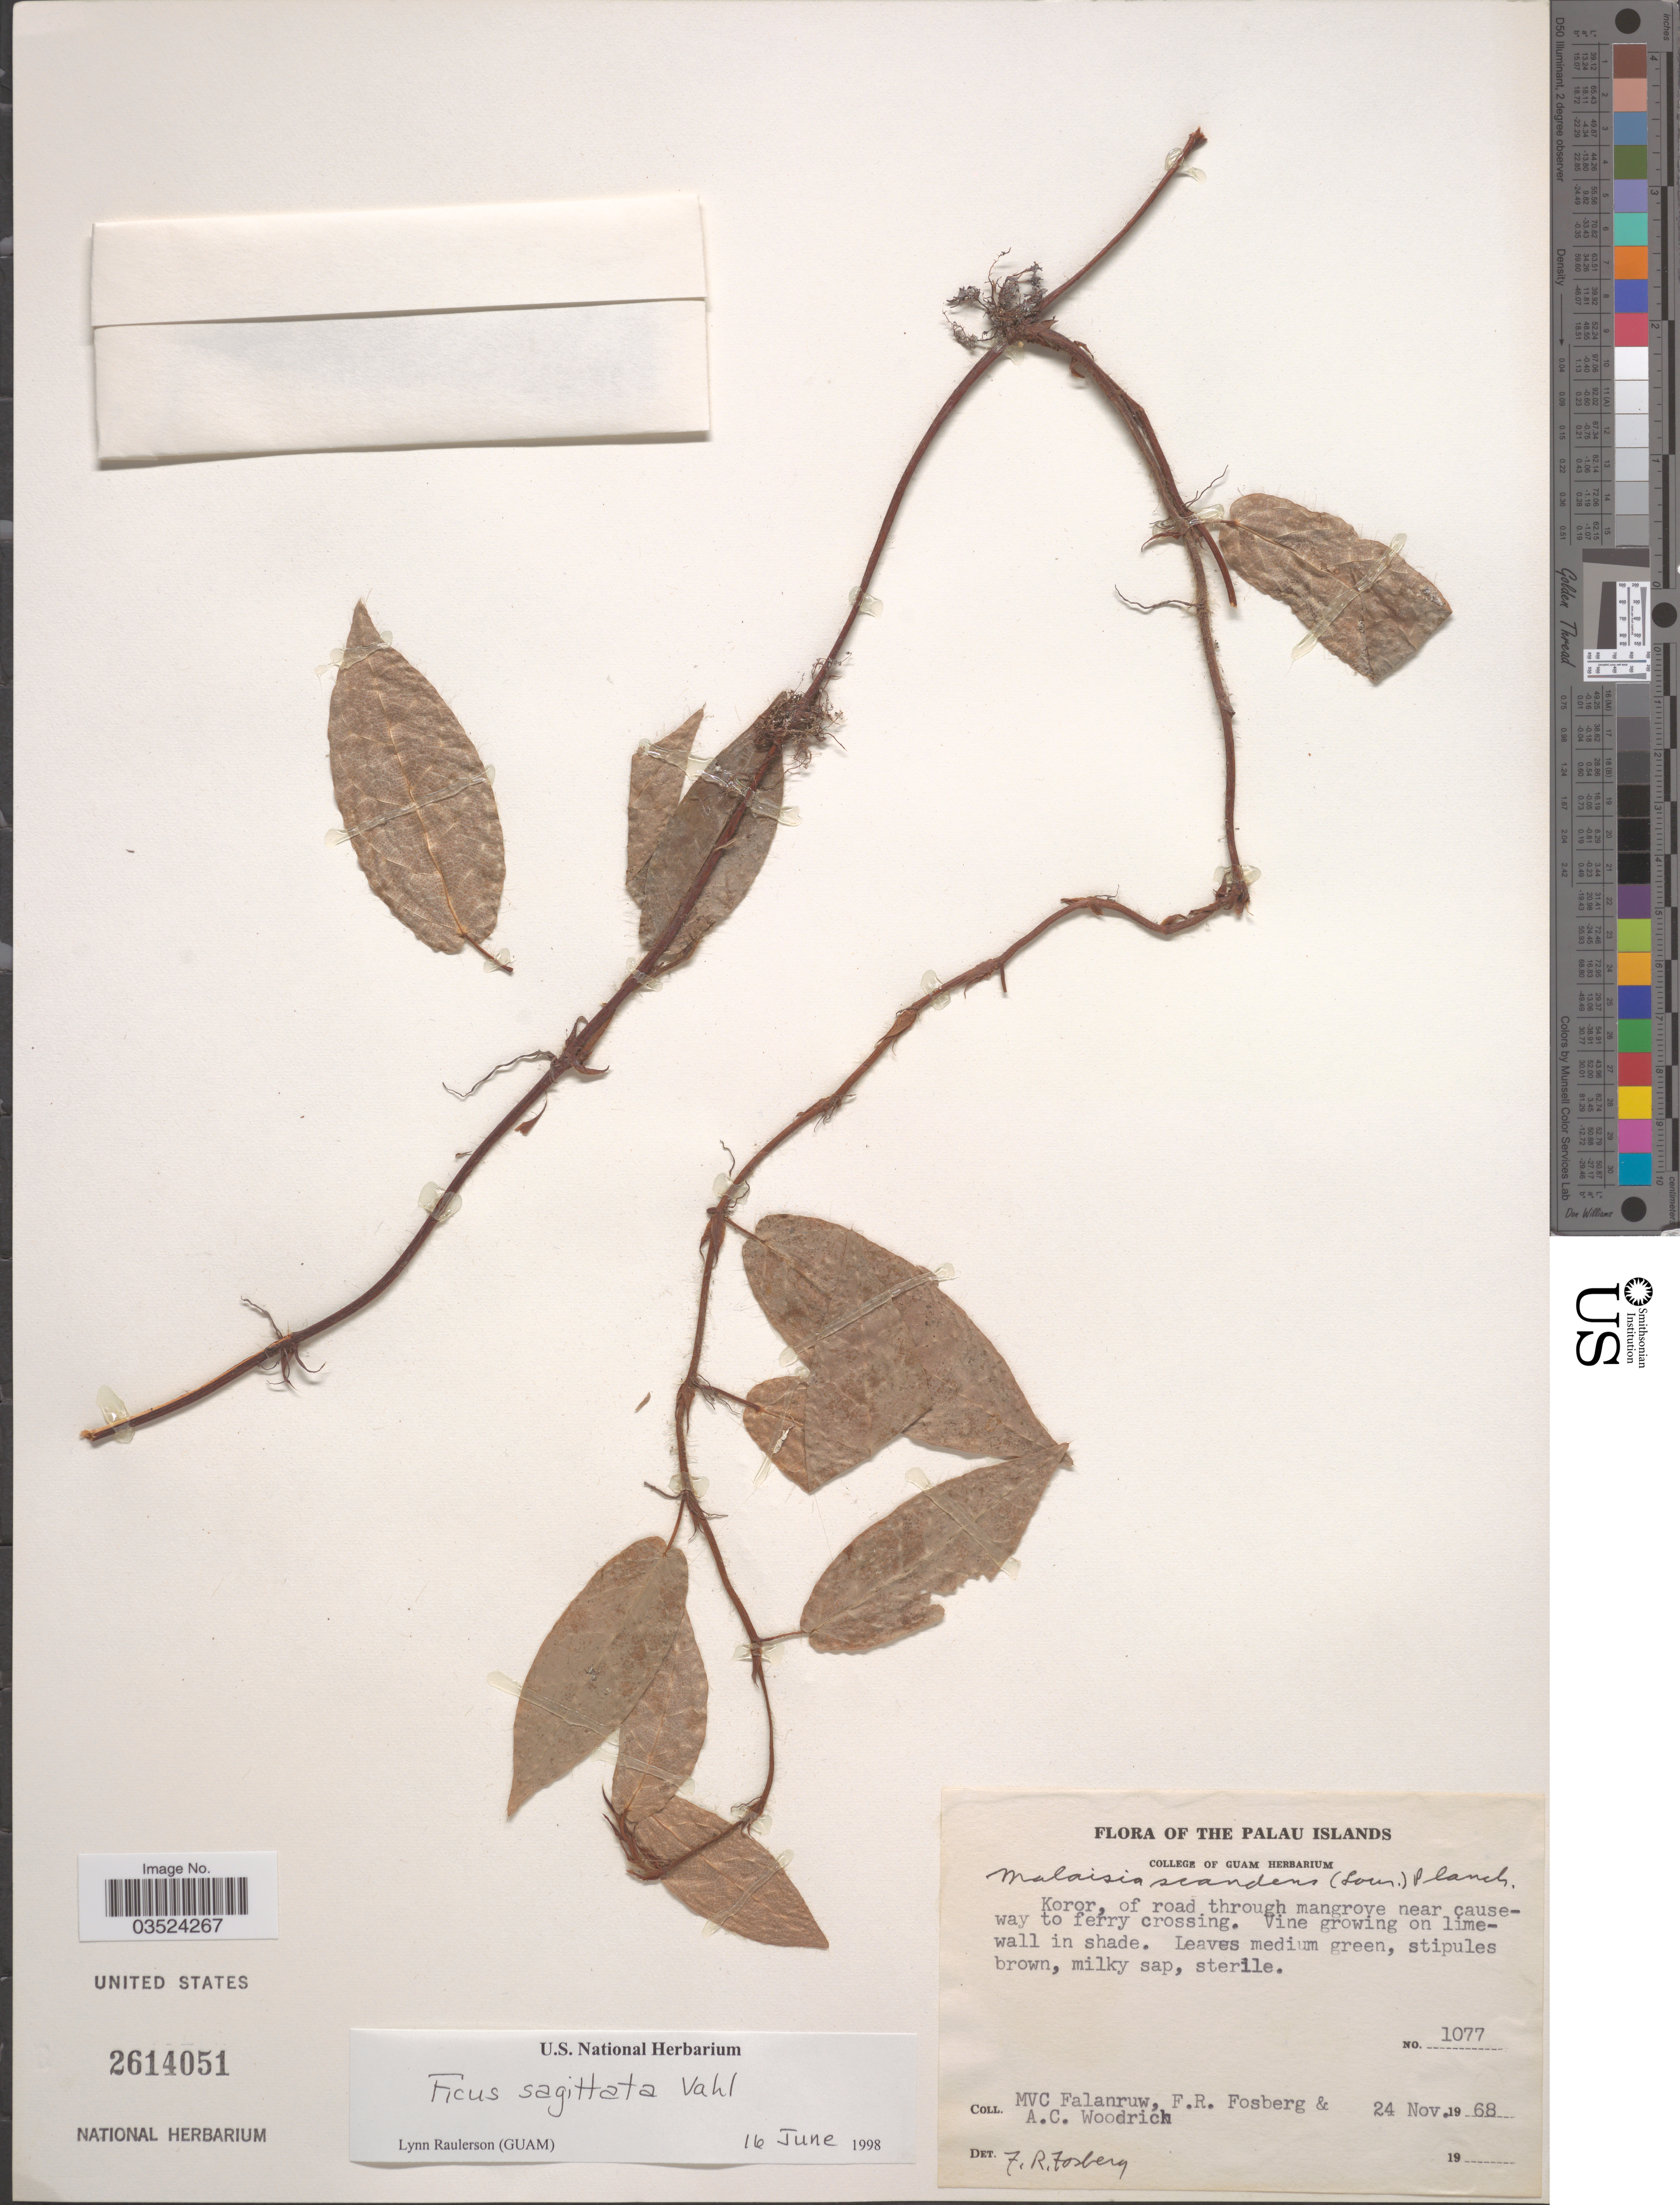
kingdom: Plantae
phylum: Tracheophyta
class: Magnoliopsida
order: Rosales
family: Moraceae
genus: Ficus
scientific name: Ficus sagittata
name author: Vahl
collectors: M. V. Falanruw, F. R. Fosberg & A. Woodrich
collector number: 1077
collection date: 1968-11-24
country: Palau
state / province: Koror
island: Oreor [Koror]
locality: The Palau Islands. Koror, of road through mangrove near causeway to ferry crossing.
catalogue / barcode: US 2614051